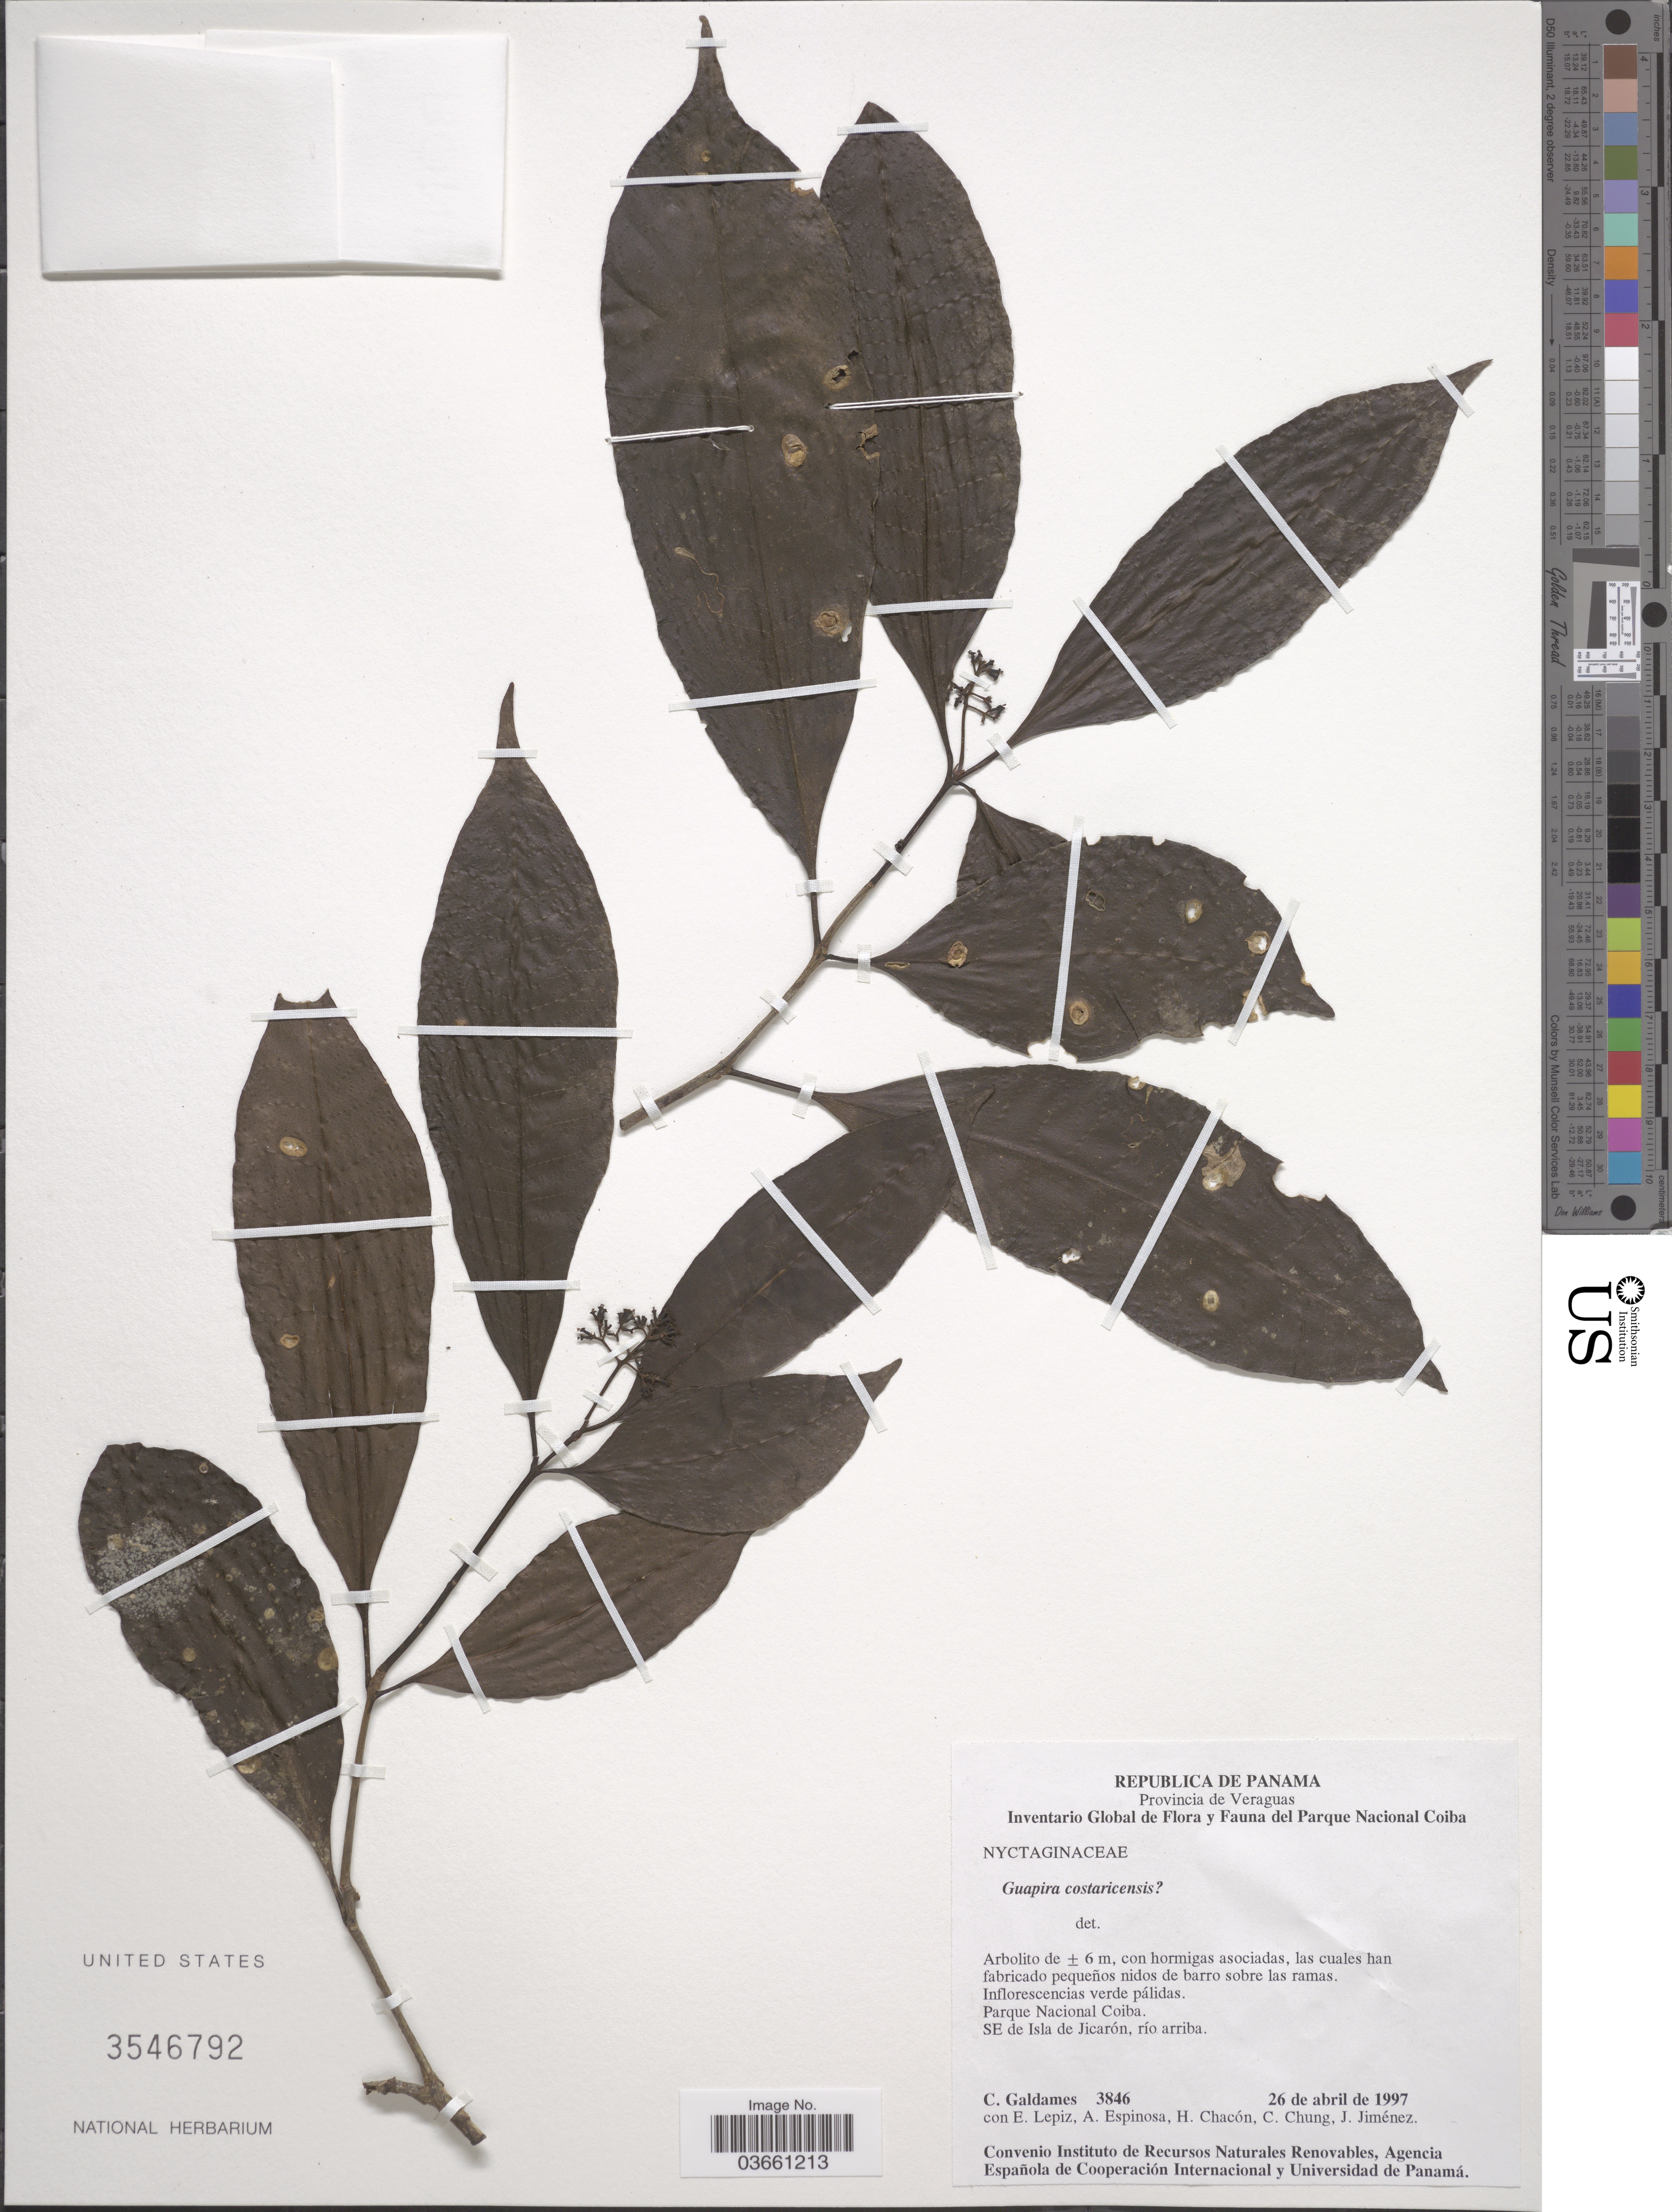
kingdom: Plantae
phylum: Tracheophyta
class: Magnoliopsida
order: Caryophyllales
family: Nyctaginaceae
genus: Guapira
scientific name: Guapira costaricana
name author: (Standl.) Woodson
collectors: C. Galdames, E. Lepiz, A. Espinosa, H. Chacón & et al.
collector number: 3846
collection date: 1997-04-26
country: Panama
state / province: Veraguas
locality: Republica de Panama. Parque Nacional Coiba. SE de Isla de Jicarón, río arriba.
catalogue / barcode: US 3546792